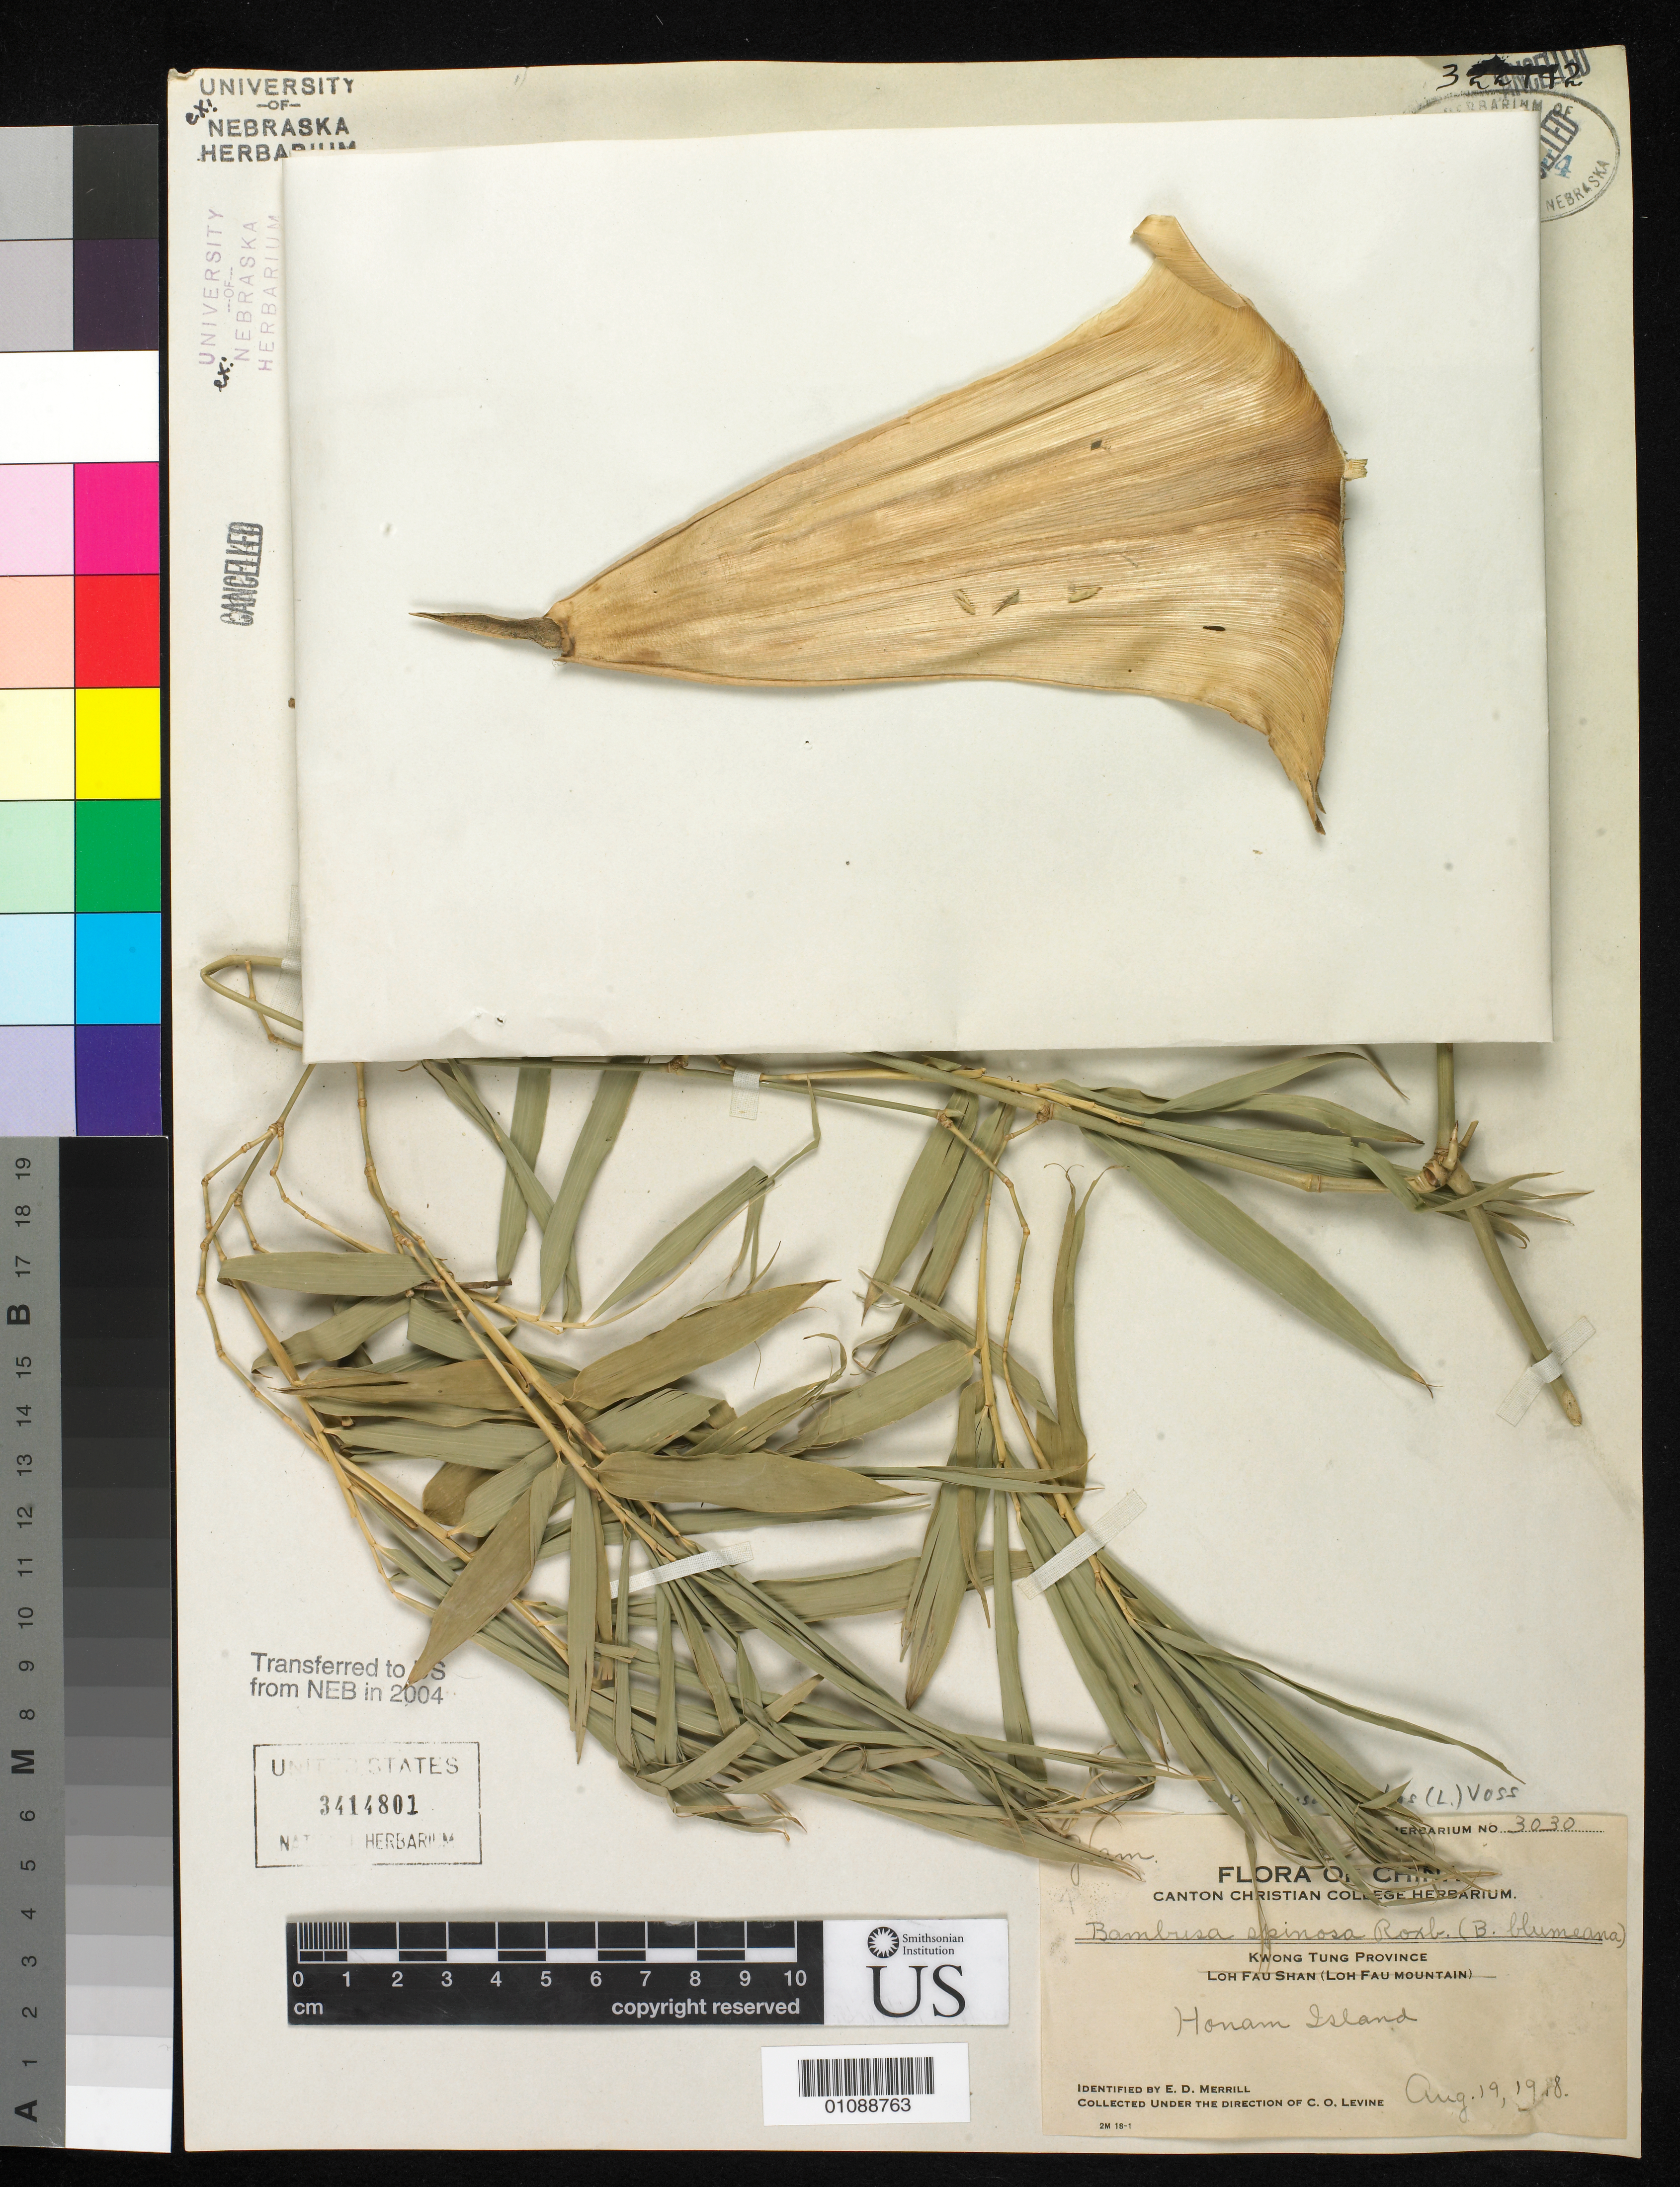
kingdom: Plantae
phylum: Tracheophyta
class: Liliopsida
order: Poales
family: Poaceae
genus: Bambusa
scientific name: Bambusa bambos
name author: (L.) Voss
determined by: Smith, Stephen F., (US), NMNH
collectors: C. O. Levine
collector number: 3030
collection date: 1918-08-19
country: China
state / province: Guangdong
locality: Loh Fau Mountain, Loh Fau Shan.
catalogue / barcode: US 3414801